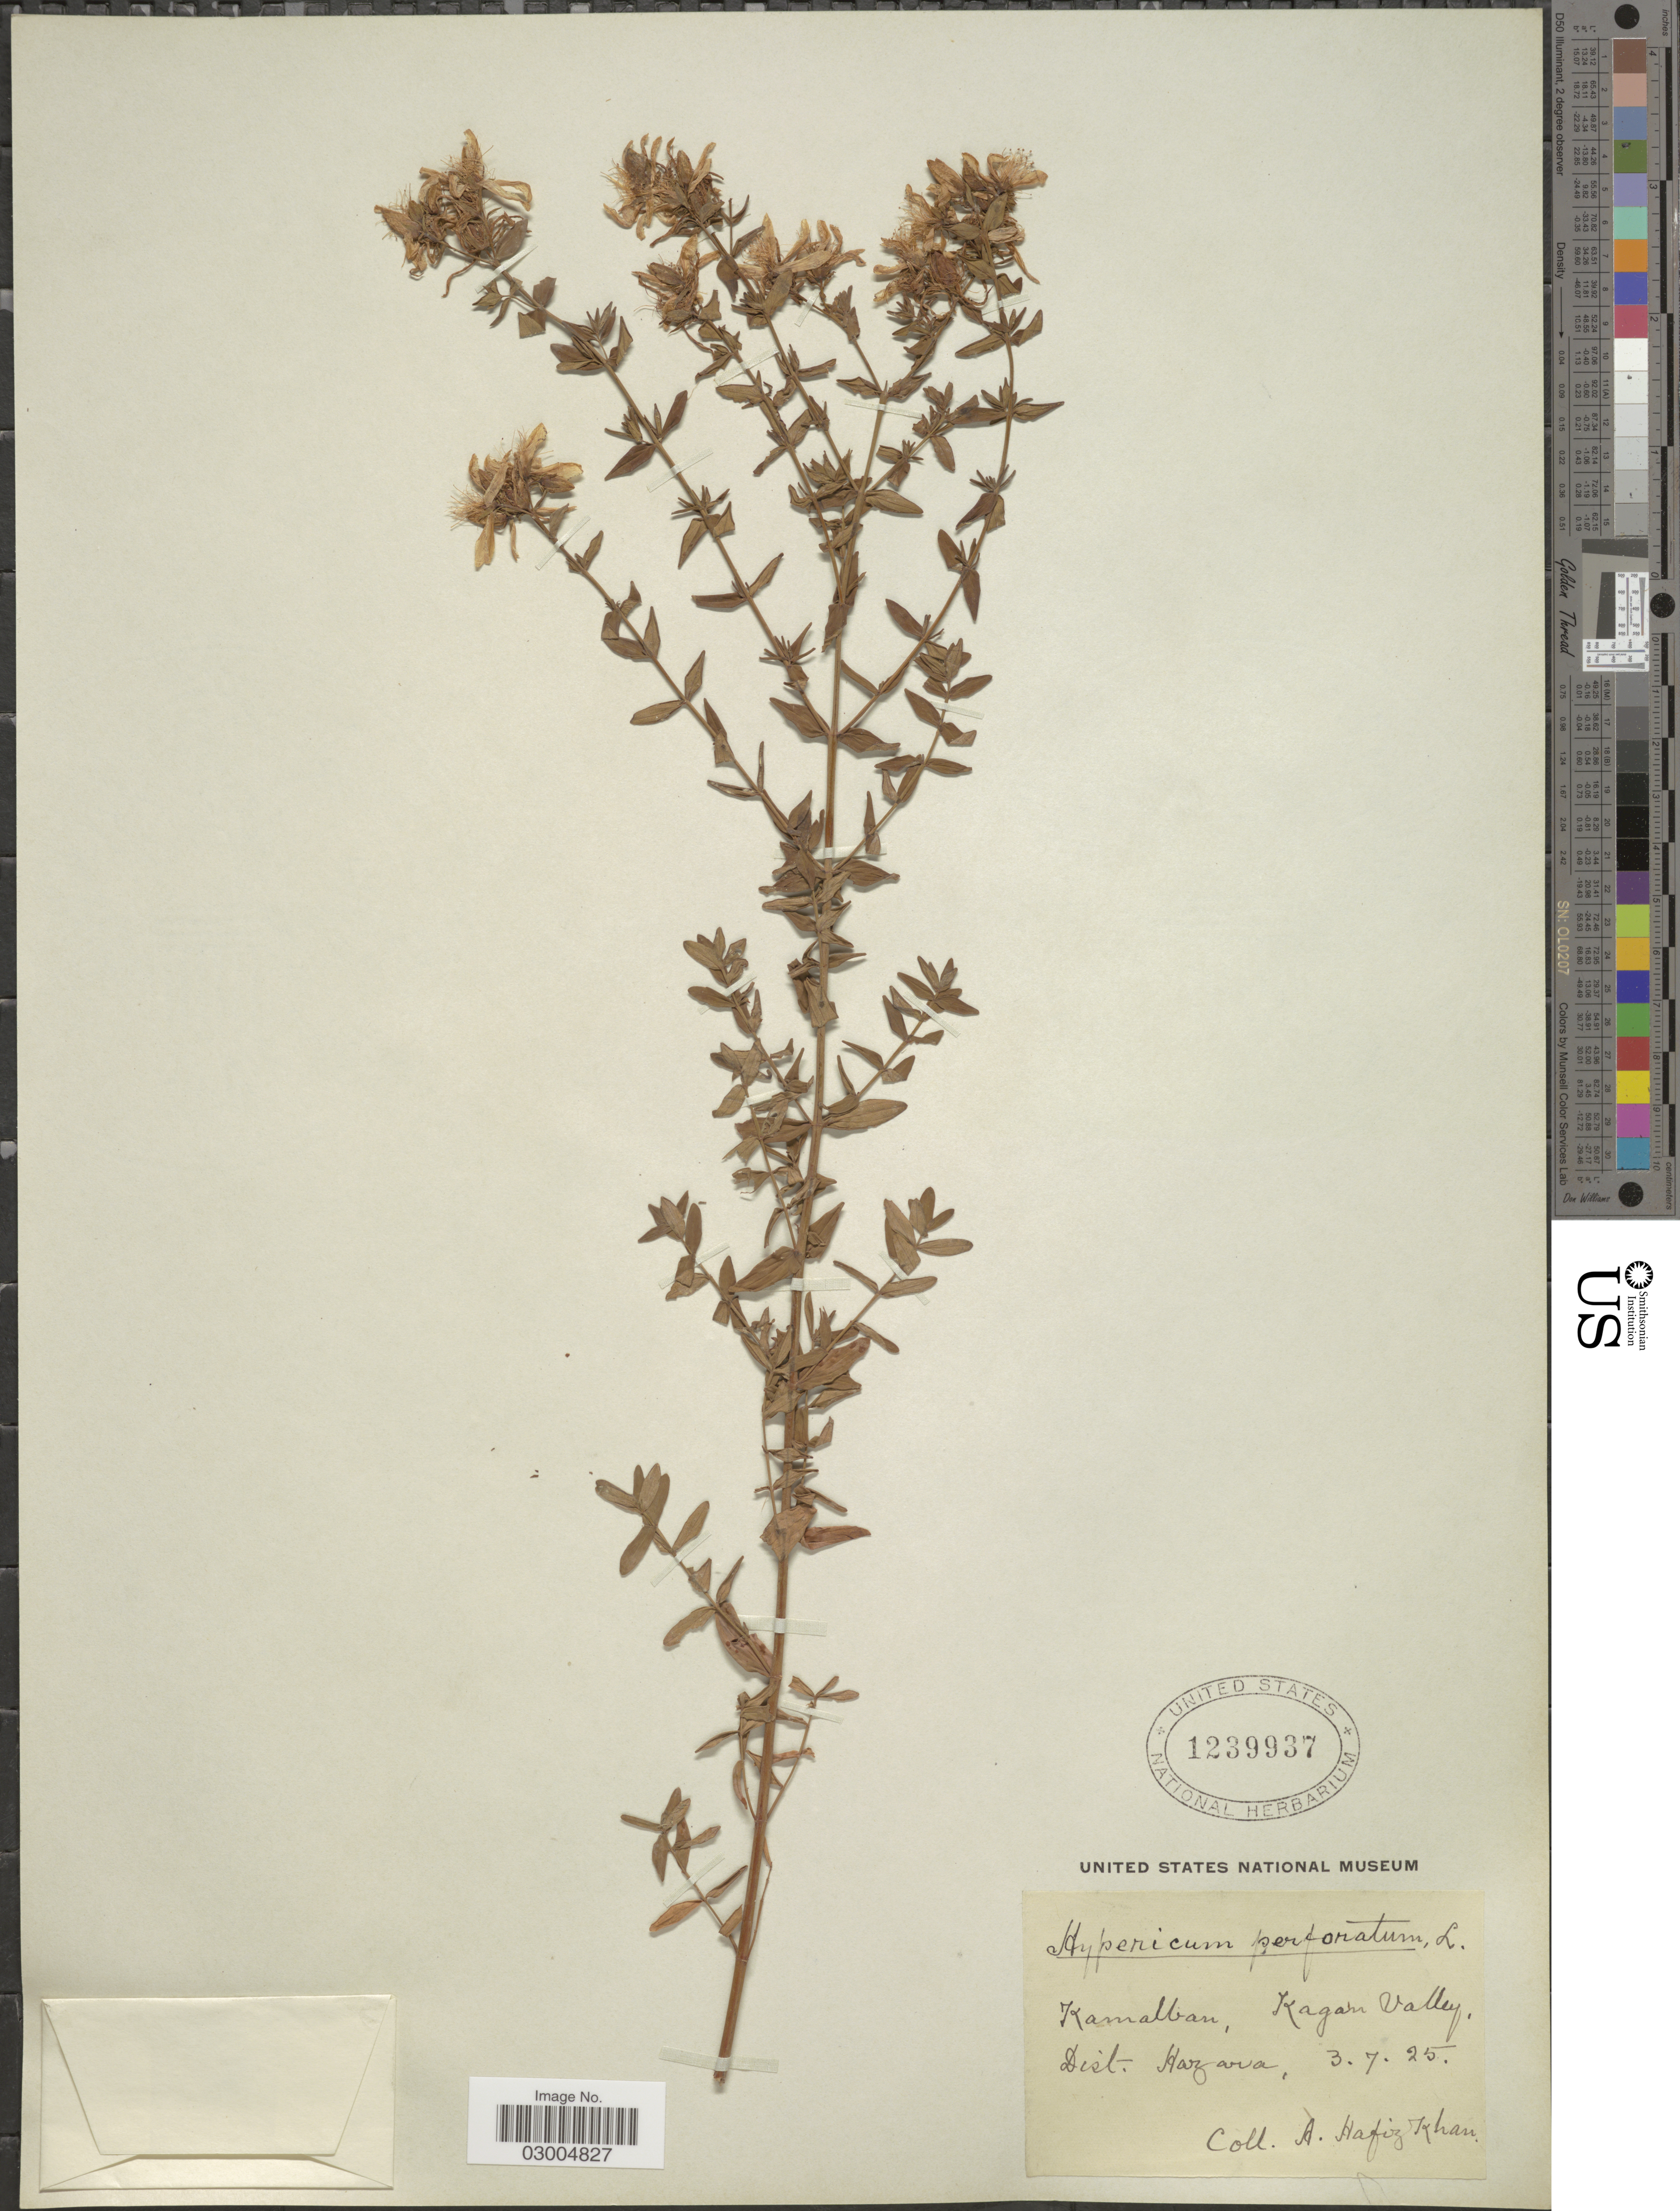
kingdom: Plantae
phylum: Tracheophyta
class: Magnoliopsida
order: Malpighiales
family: Hypericaceae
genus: Hypericum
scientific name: Hypericum perforatum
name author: L.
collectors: A. Hafiz-Khan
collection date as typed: Transcribed d/m/y: 3/7/25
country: Pakistan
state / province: Khyber Pakhtunkhwa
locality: Kamalban, Kagan Valley, Dist. Hazara.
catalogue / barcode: US 1239937